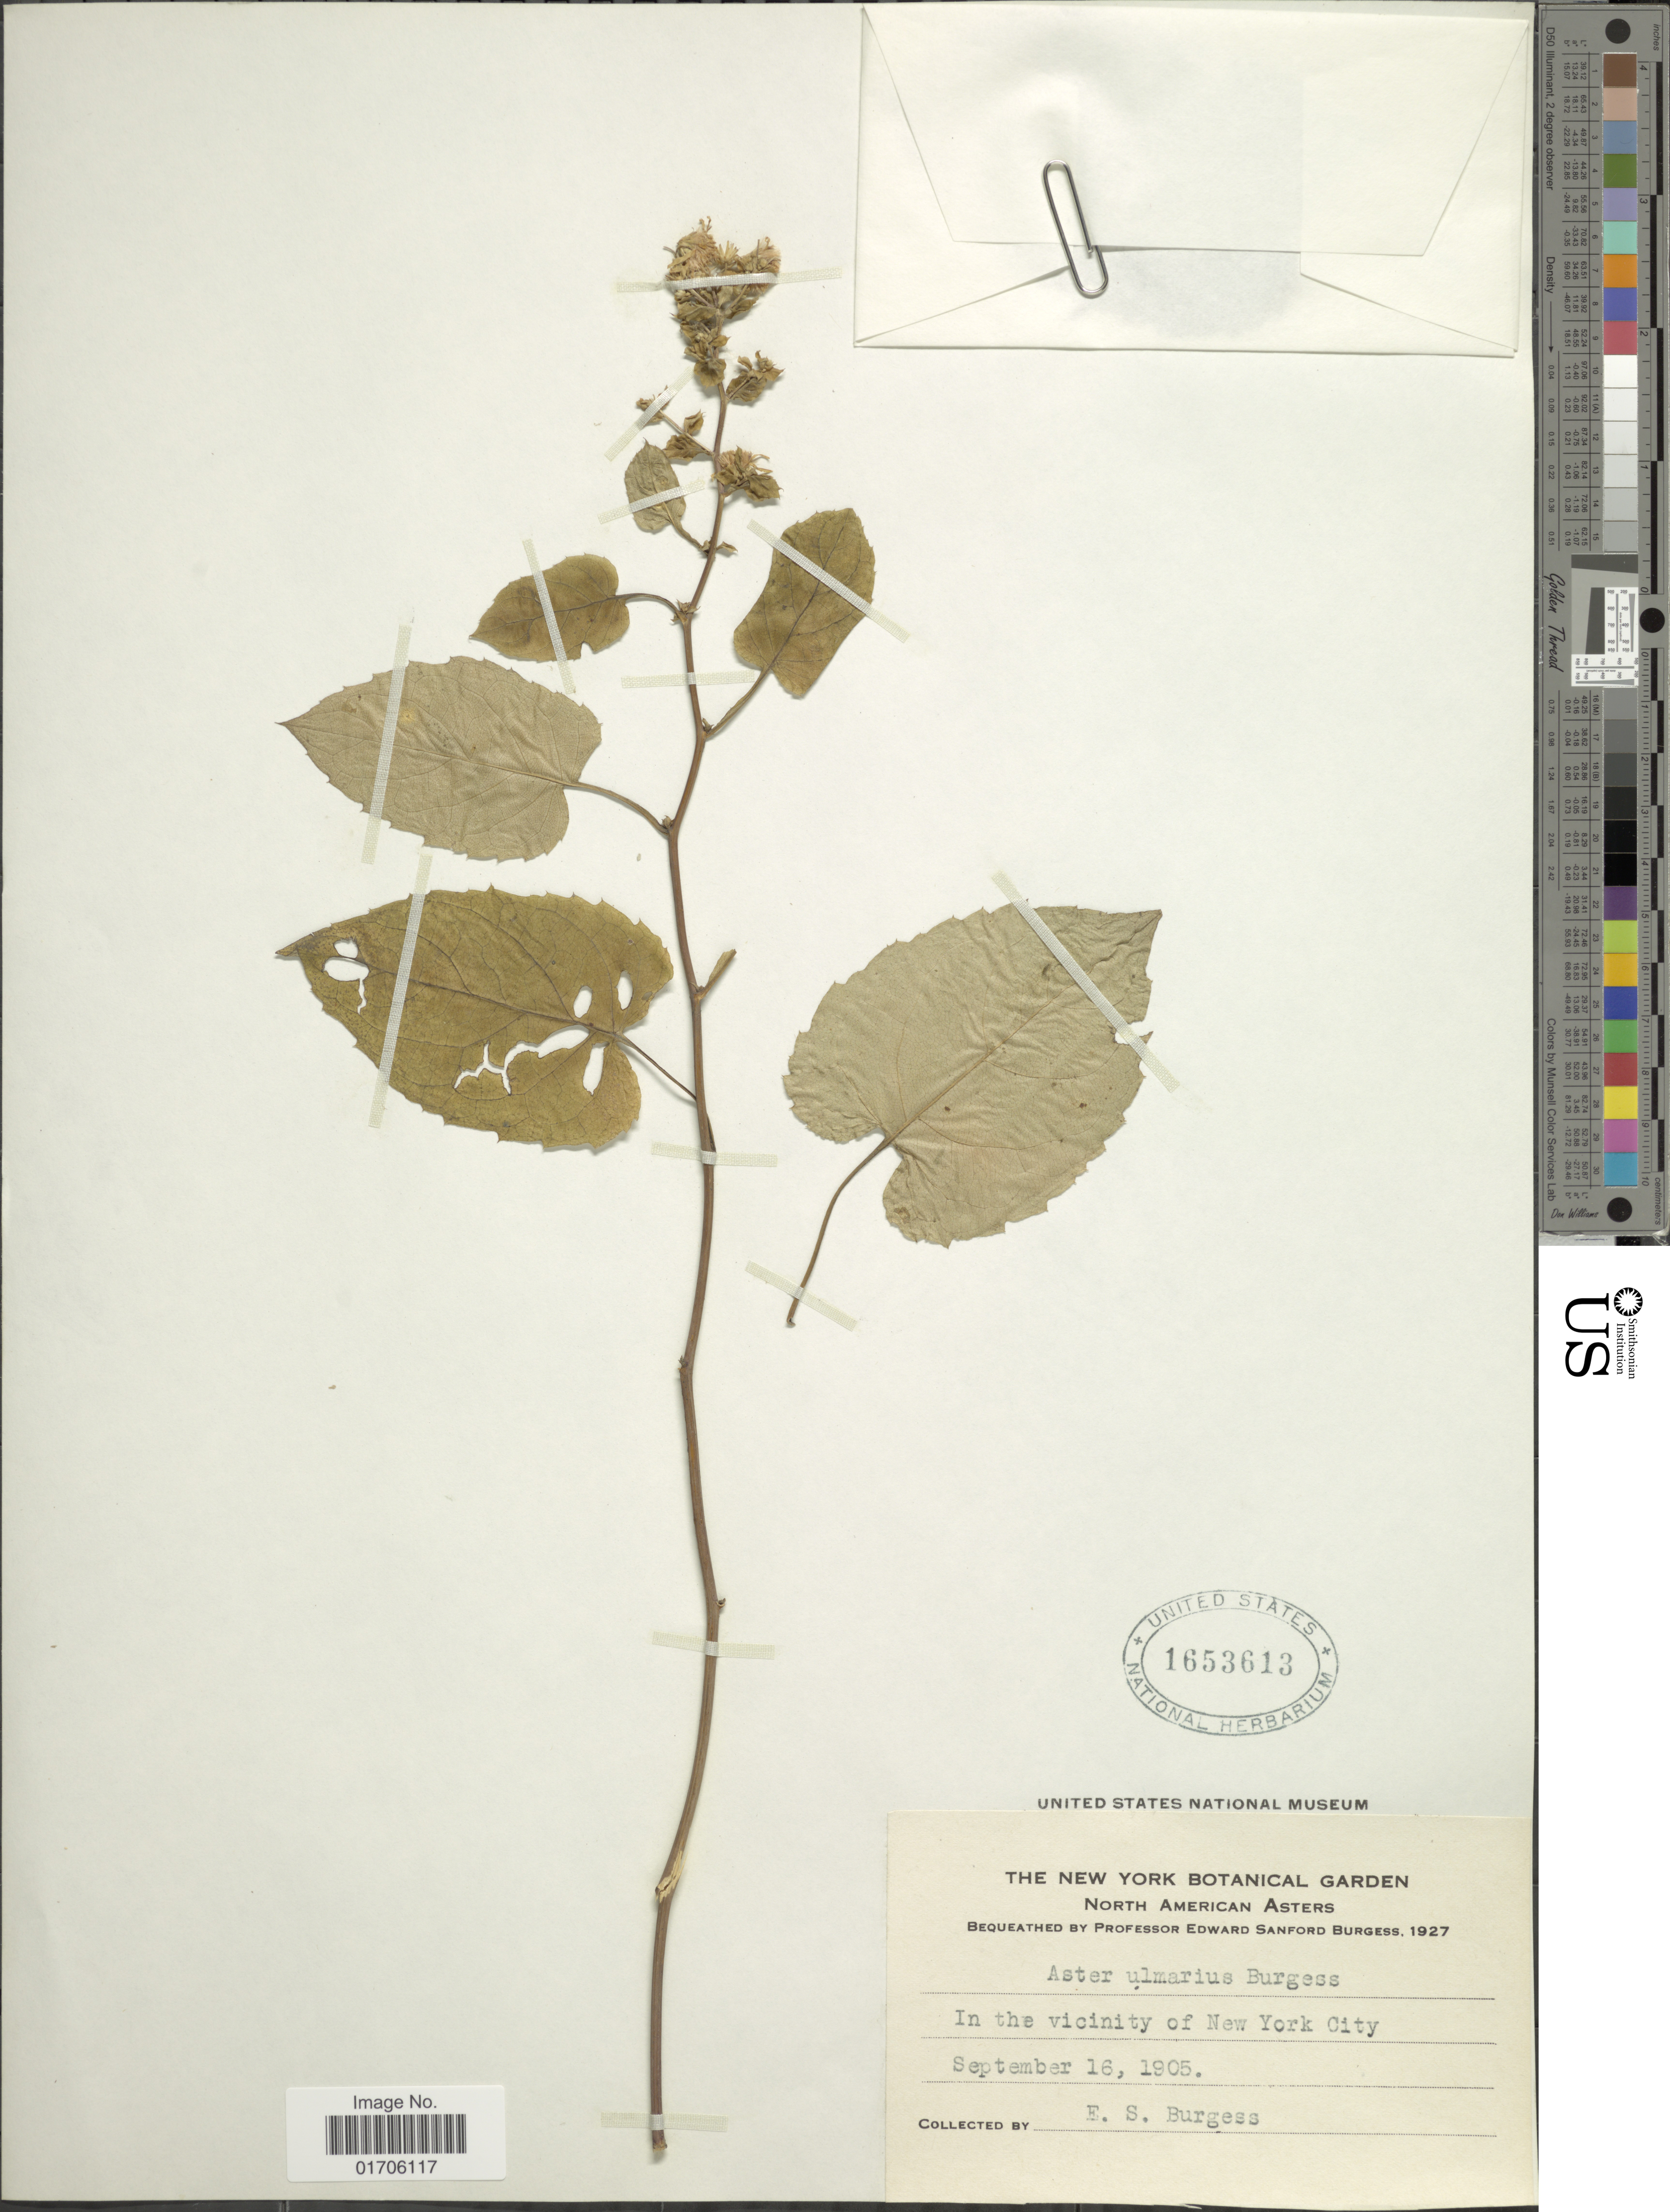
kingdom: Plantae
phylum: Tracheophyta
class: Magnoliopsida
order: Asterales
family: Asteraceae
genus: Aster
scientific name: Aster ulmarius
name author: E.S. Burgess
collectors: E. Burgess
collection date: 1905-09-16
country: United States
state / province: New York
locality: In the vicinity of New York City.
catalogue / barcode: US 1653613